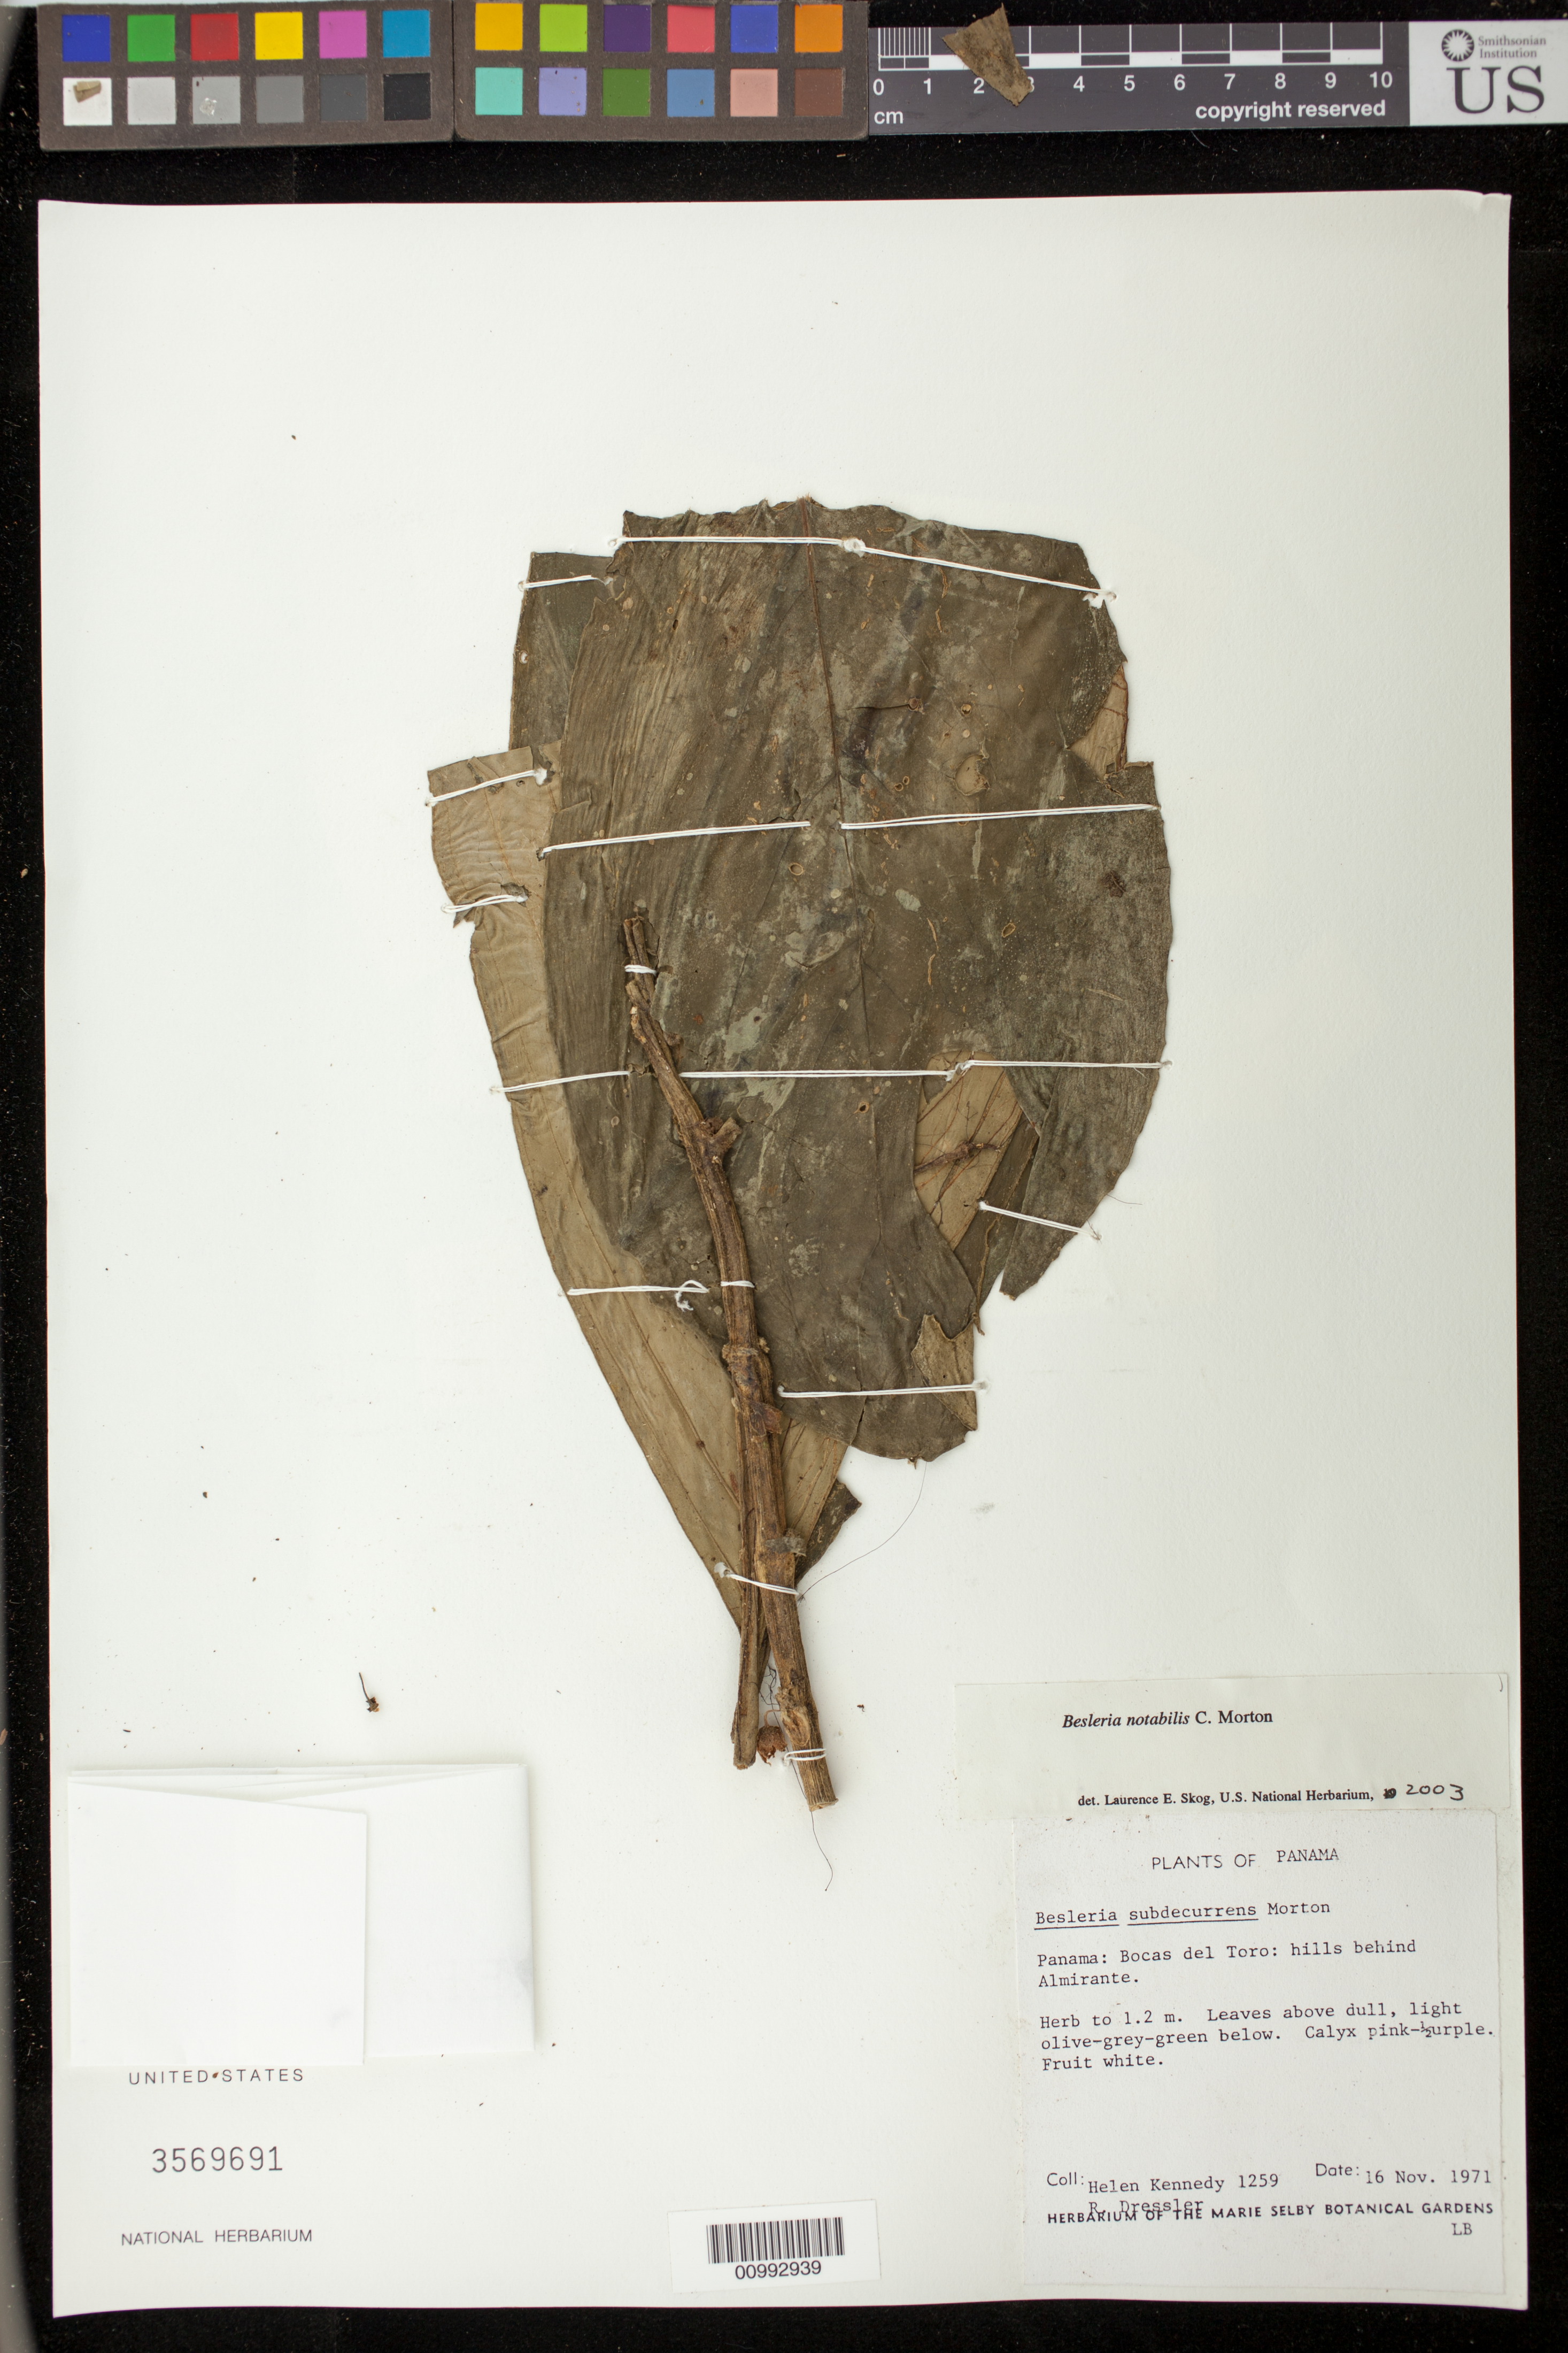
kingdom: Plantae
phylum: Tracheophyta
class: Magnoliopsida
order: Lamiales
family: Gesneriaceae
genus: Besleria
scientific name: Besleria notabilis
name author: C.V. Morton in Standl.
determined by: Skog, Laurence E.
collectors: H. Kennedy & R. Dressler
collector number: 1259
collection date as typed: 16 Nov 1971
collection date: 1971-11-16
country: Panama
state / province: Bocas del Toro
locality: Bocas del Toro: hills behind Almirante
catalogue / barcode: US 3569691